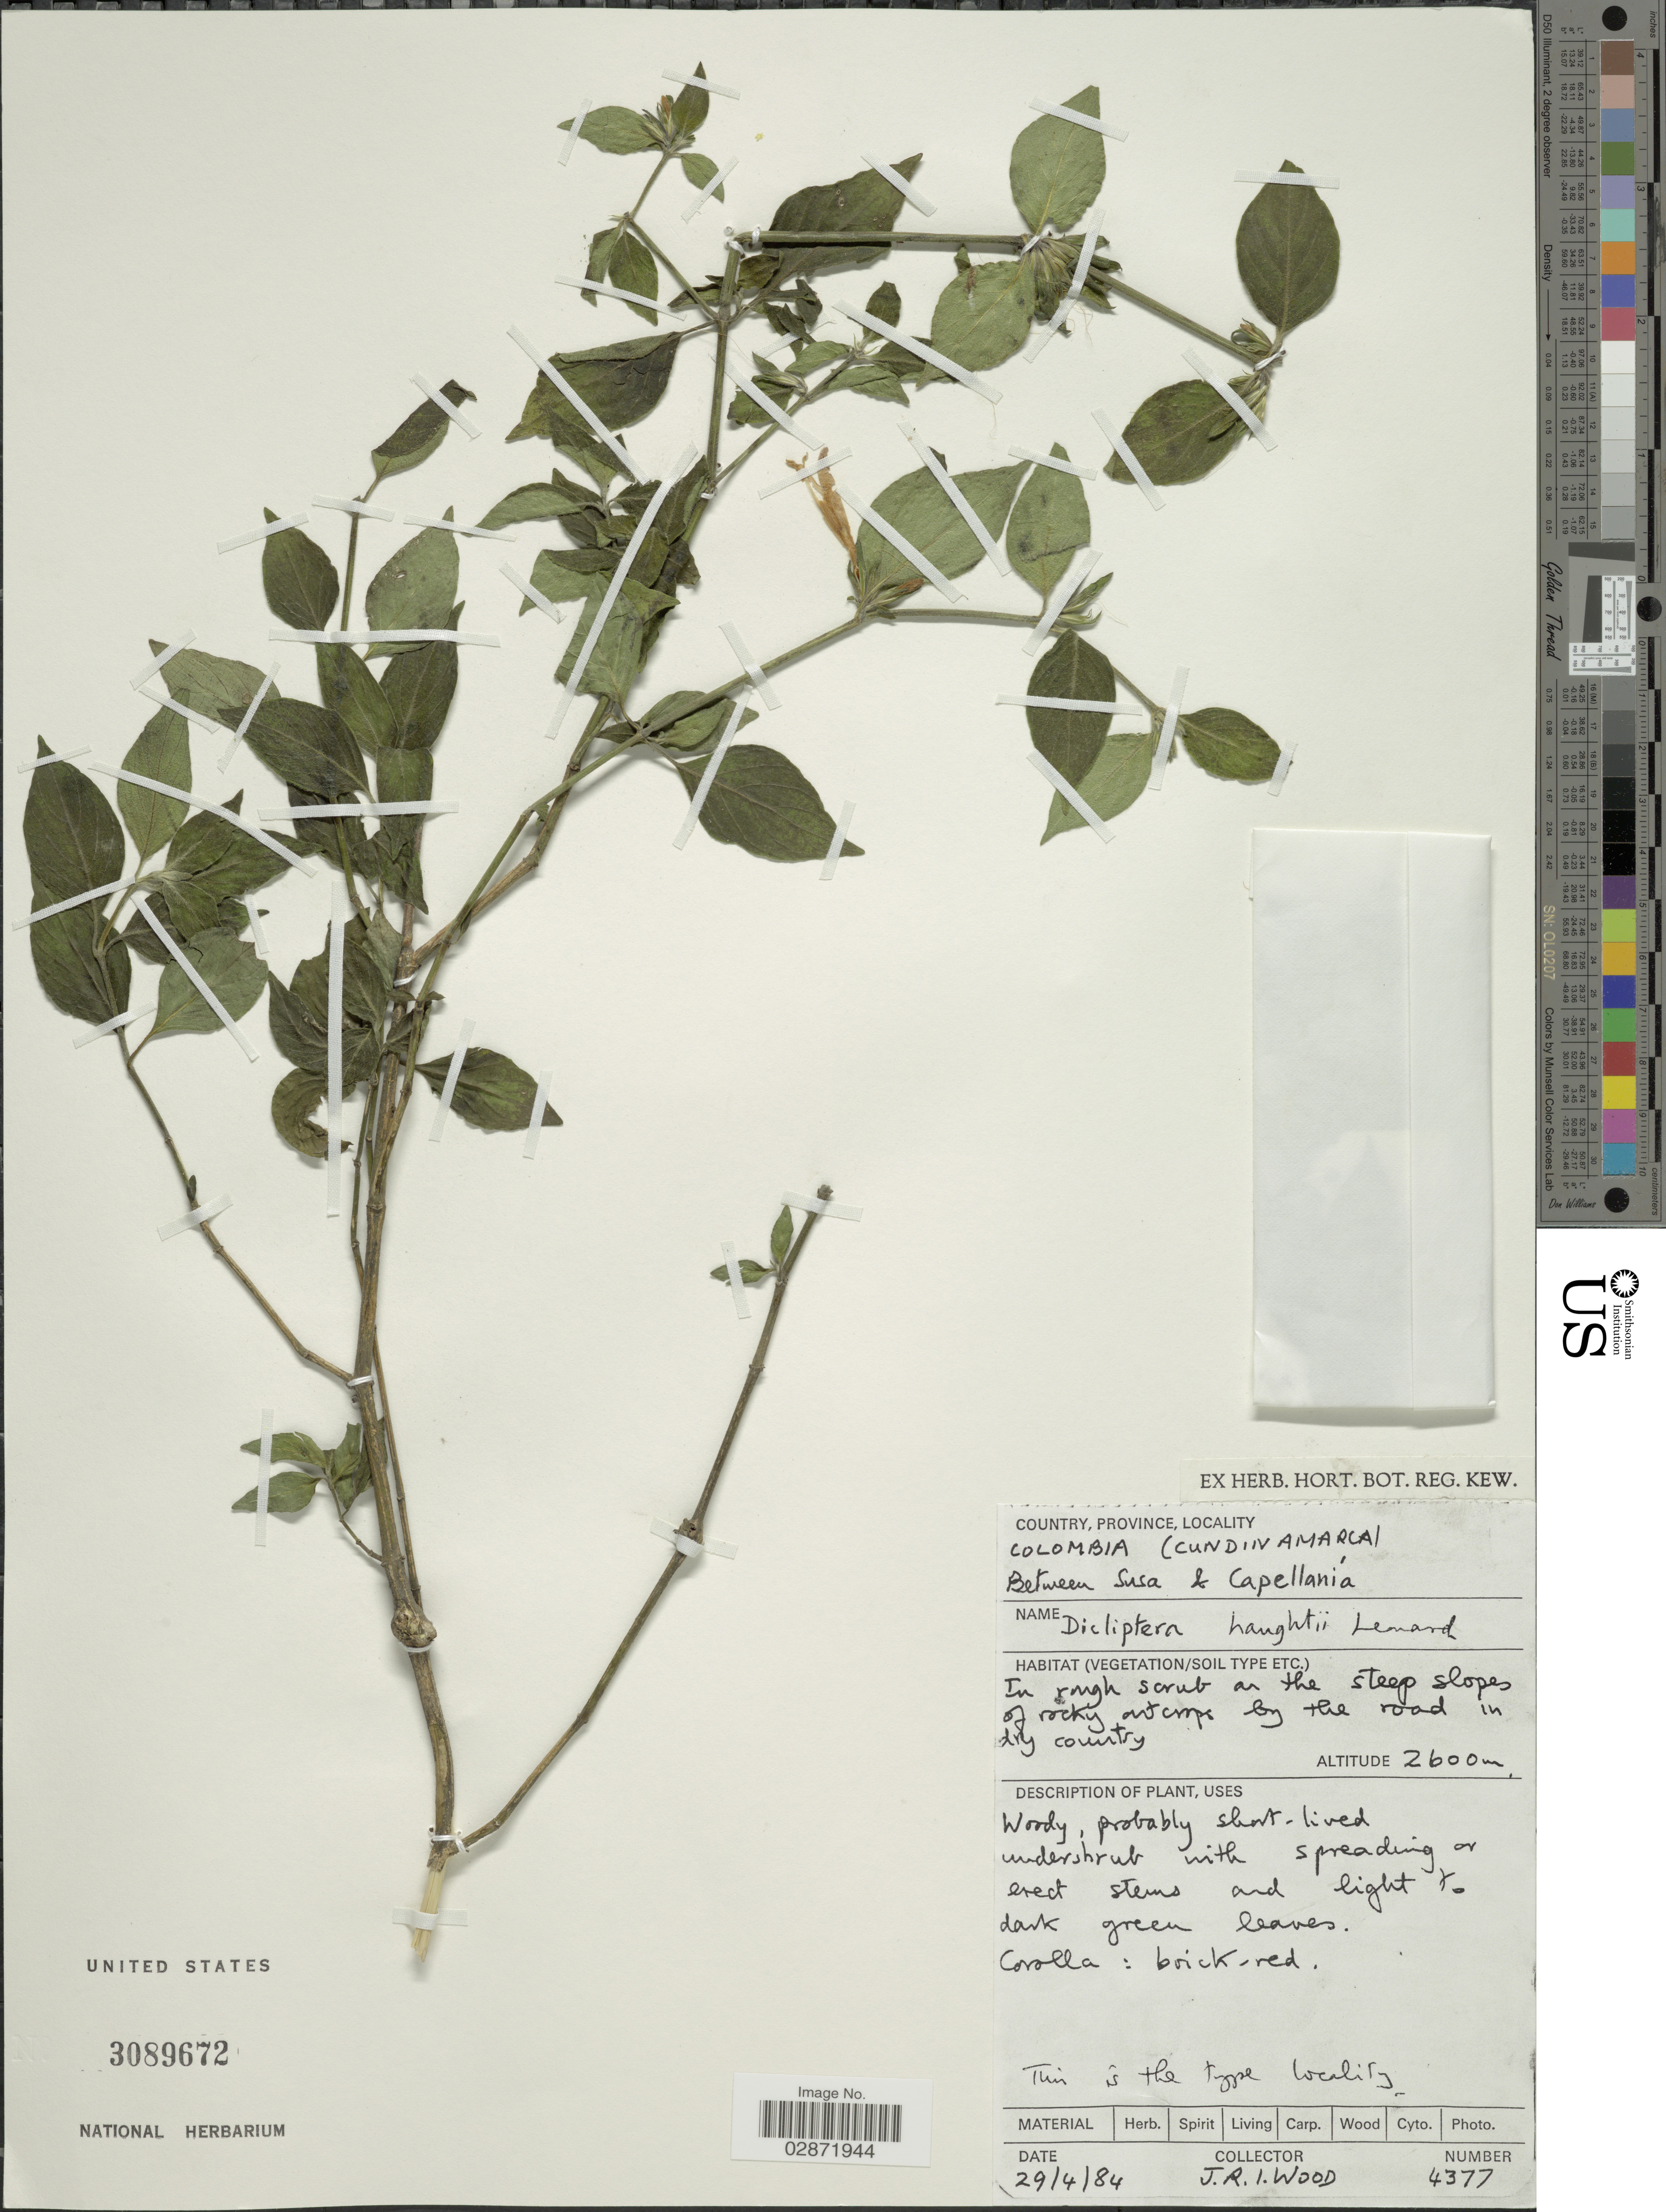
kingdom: Plantae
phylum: Tracheophyta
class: Magnoliopsida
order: Lamiales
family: Acanthaceae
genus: Dicliptera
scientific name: Dicliptera haughtii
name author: Leonard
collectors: J. R. I. Wood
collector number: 4377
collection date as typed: Transcribed d/m/y: 29/4/84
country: Colombia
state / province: Cundinamarca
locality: Between Susa & Capellanía.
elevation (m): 2600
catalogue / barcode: US 3089672